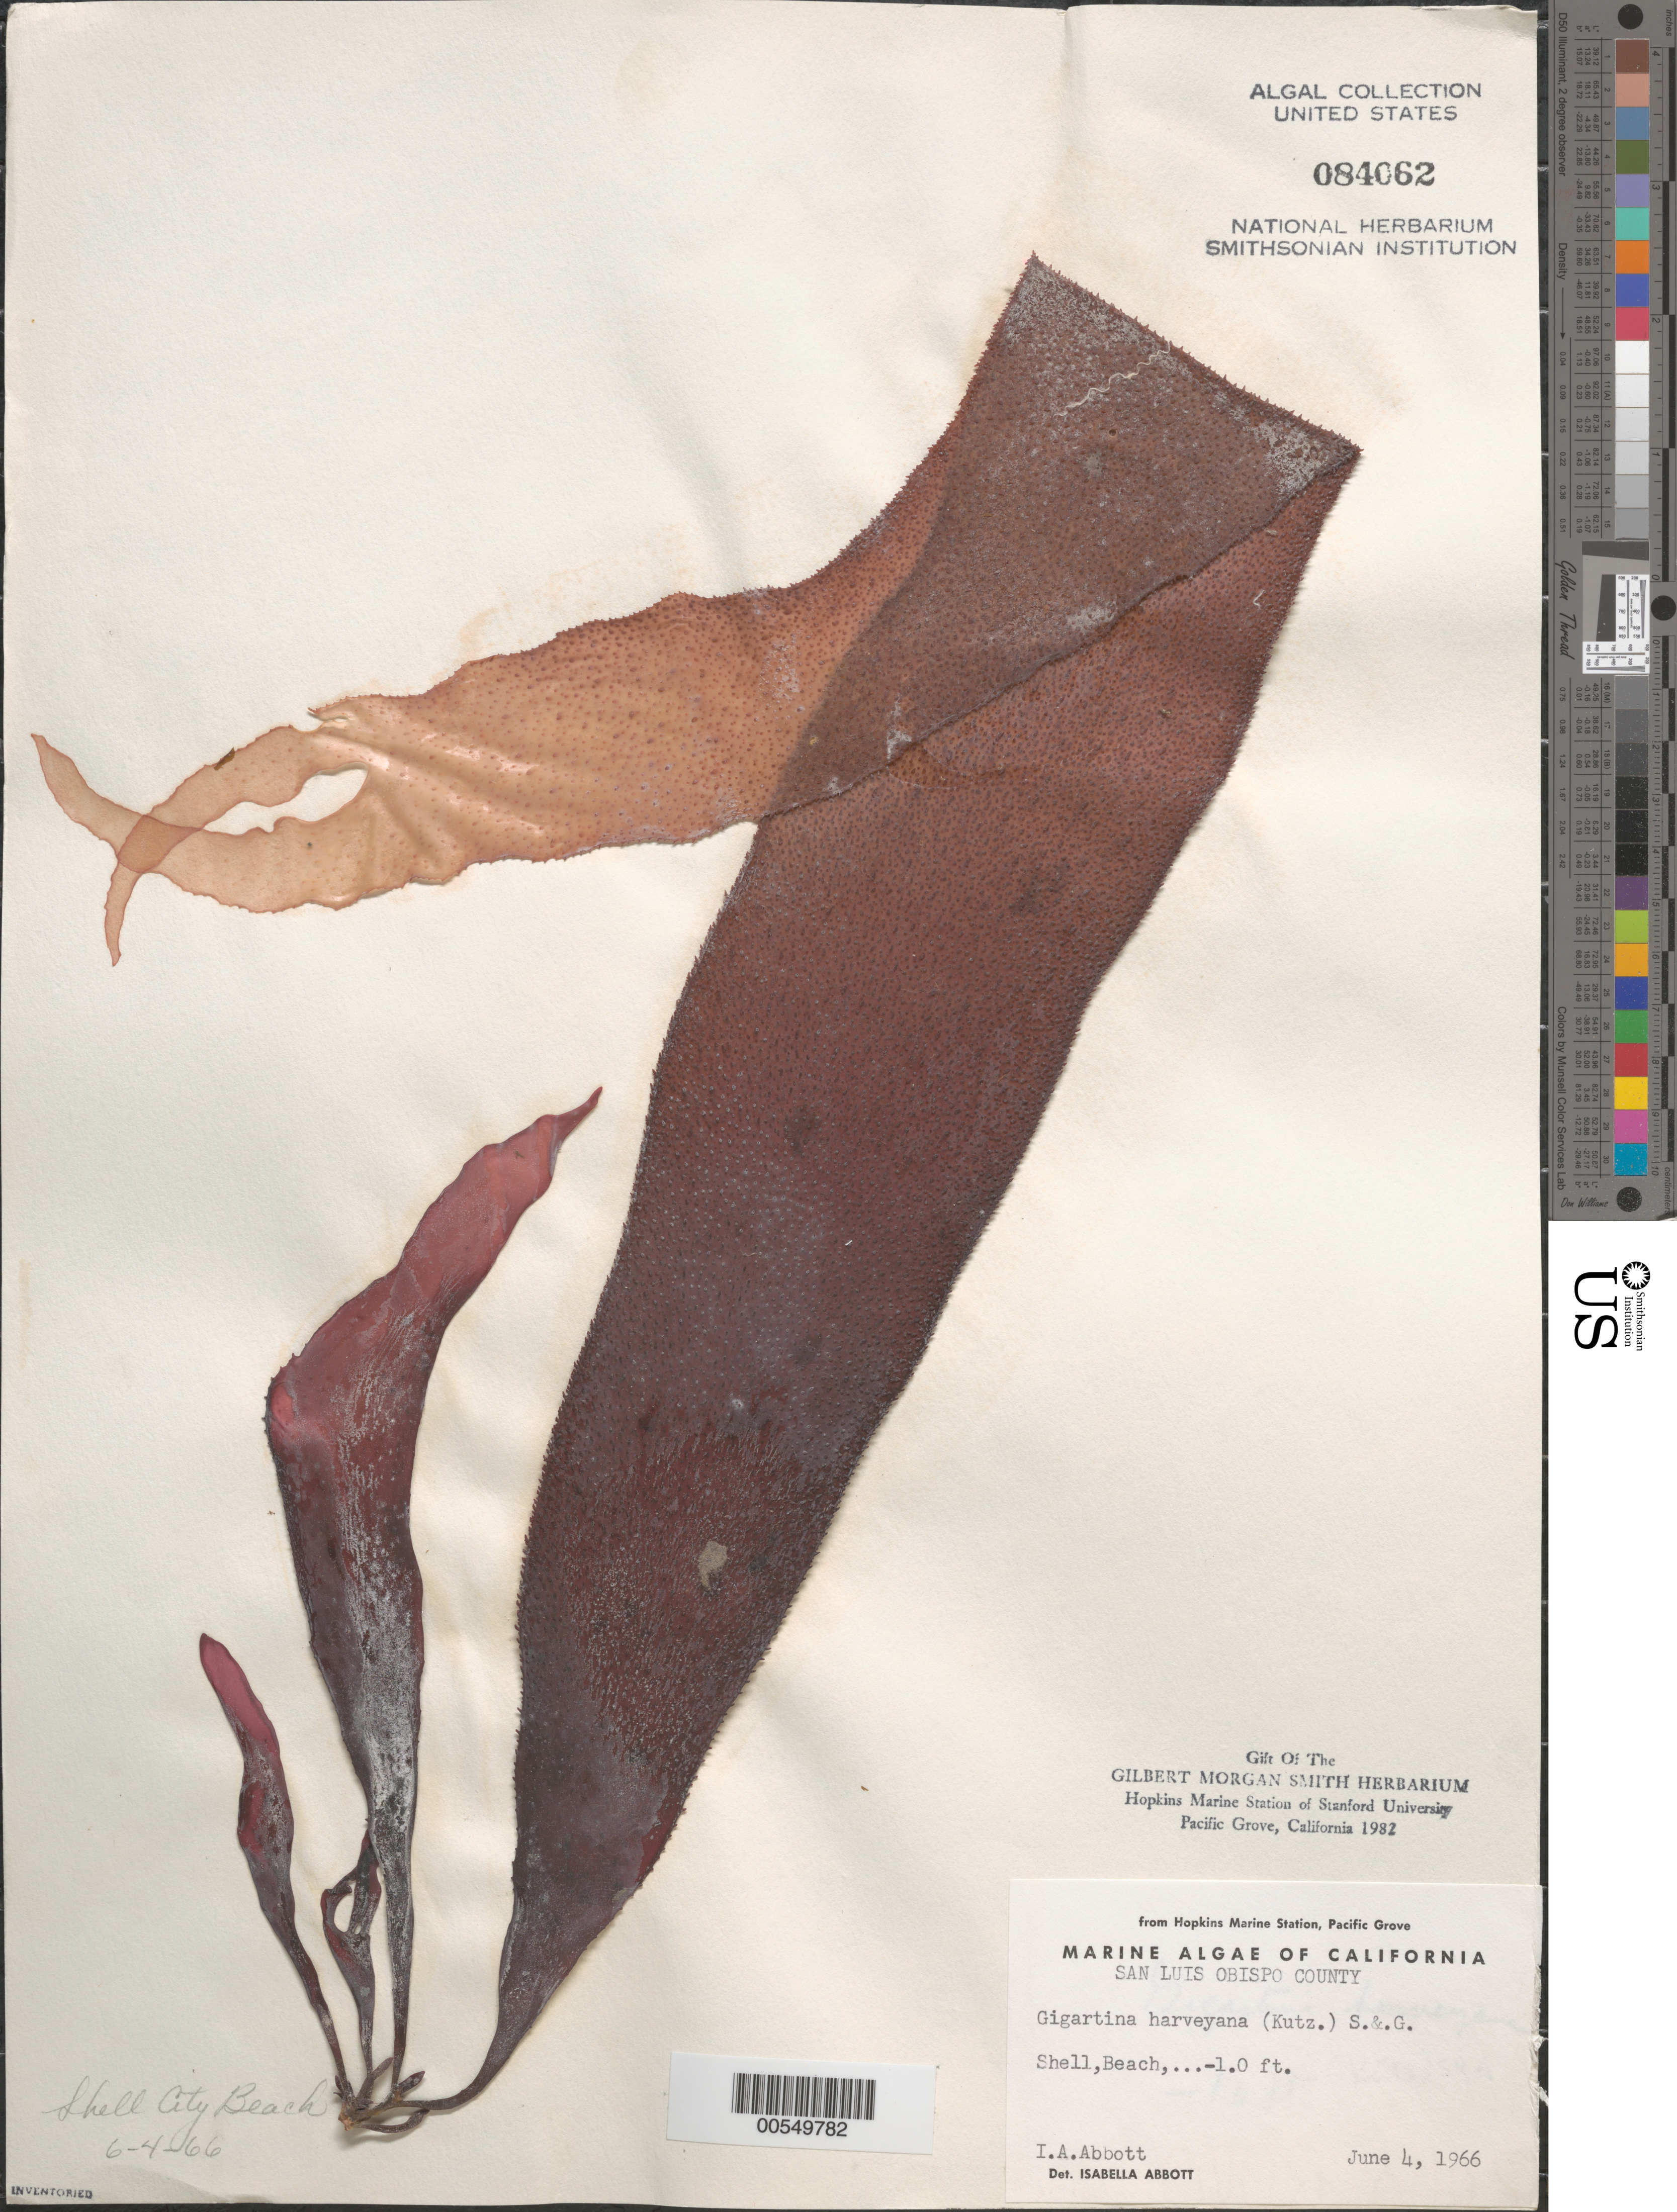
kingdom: Plantae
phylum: Rhodophyta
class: Florideophyceae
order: Gigartinales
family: Gigartinaceae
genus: Chondracanthus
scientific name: Chondracanthus harveyanus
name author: (Kütz.) Guiry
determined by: Algae name updating Project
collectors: I. A. Abbott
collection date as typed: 04 Jun 1966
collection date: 1966-06-04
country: United States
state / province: California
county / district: San Luis Obispo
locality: Shell Beach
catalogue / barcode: US 84062